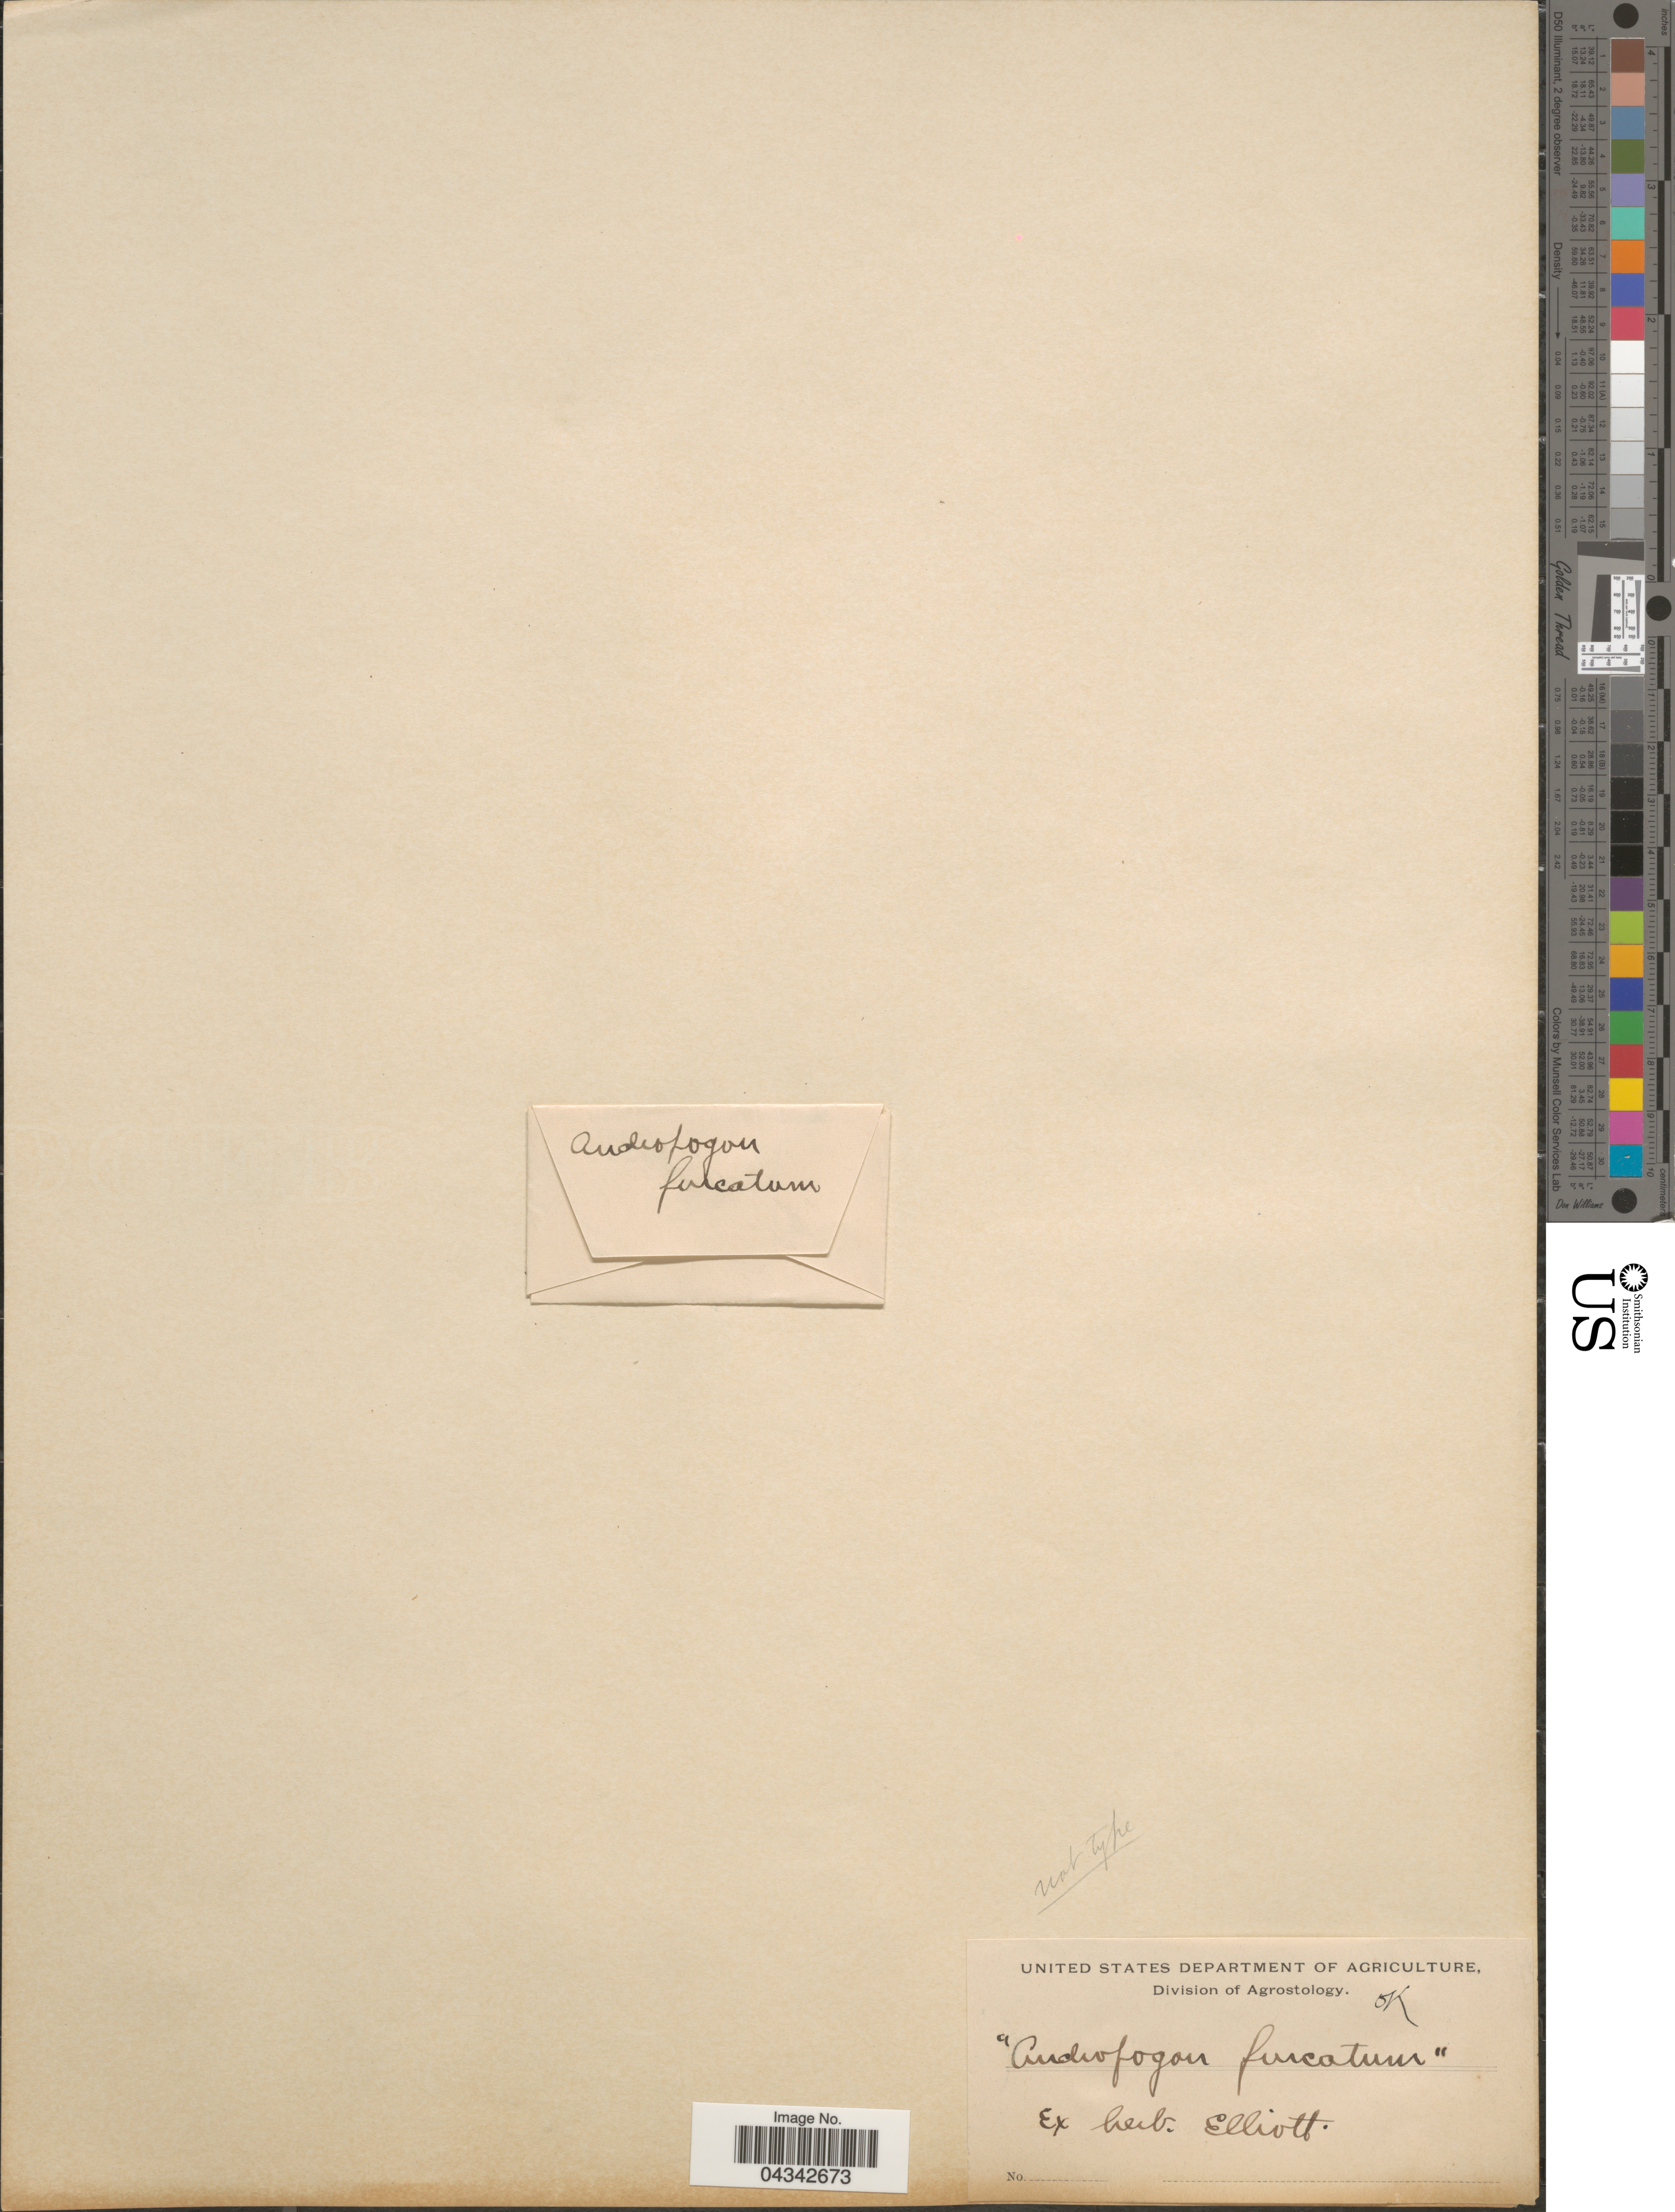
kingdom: Plantae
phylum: Tracheophyta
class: Liliopsida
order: Poales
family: Poaceae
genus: Andropogon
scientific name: Andropogon gerardii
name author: Vitman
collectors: ex herb. Elliott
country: United States